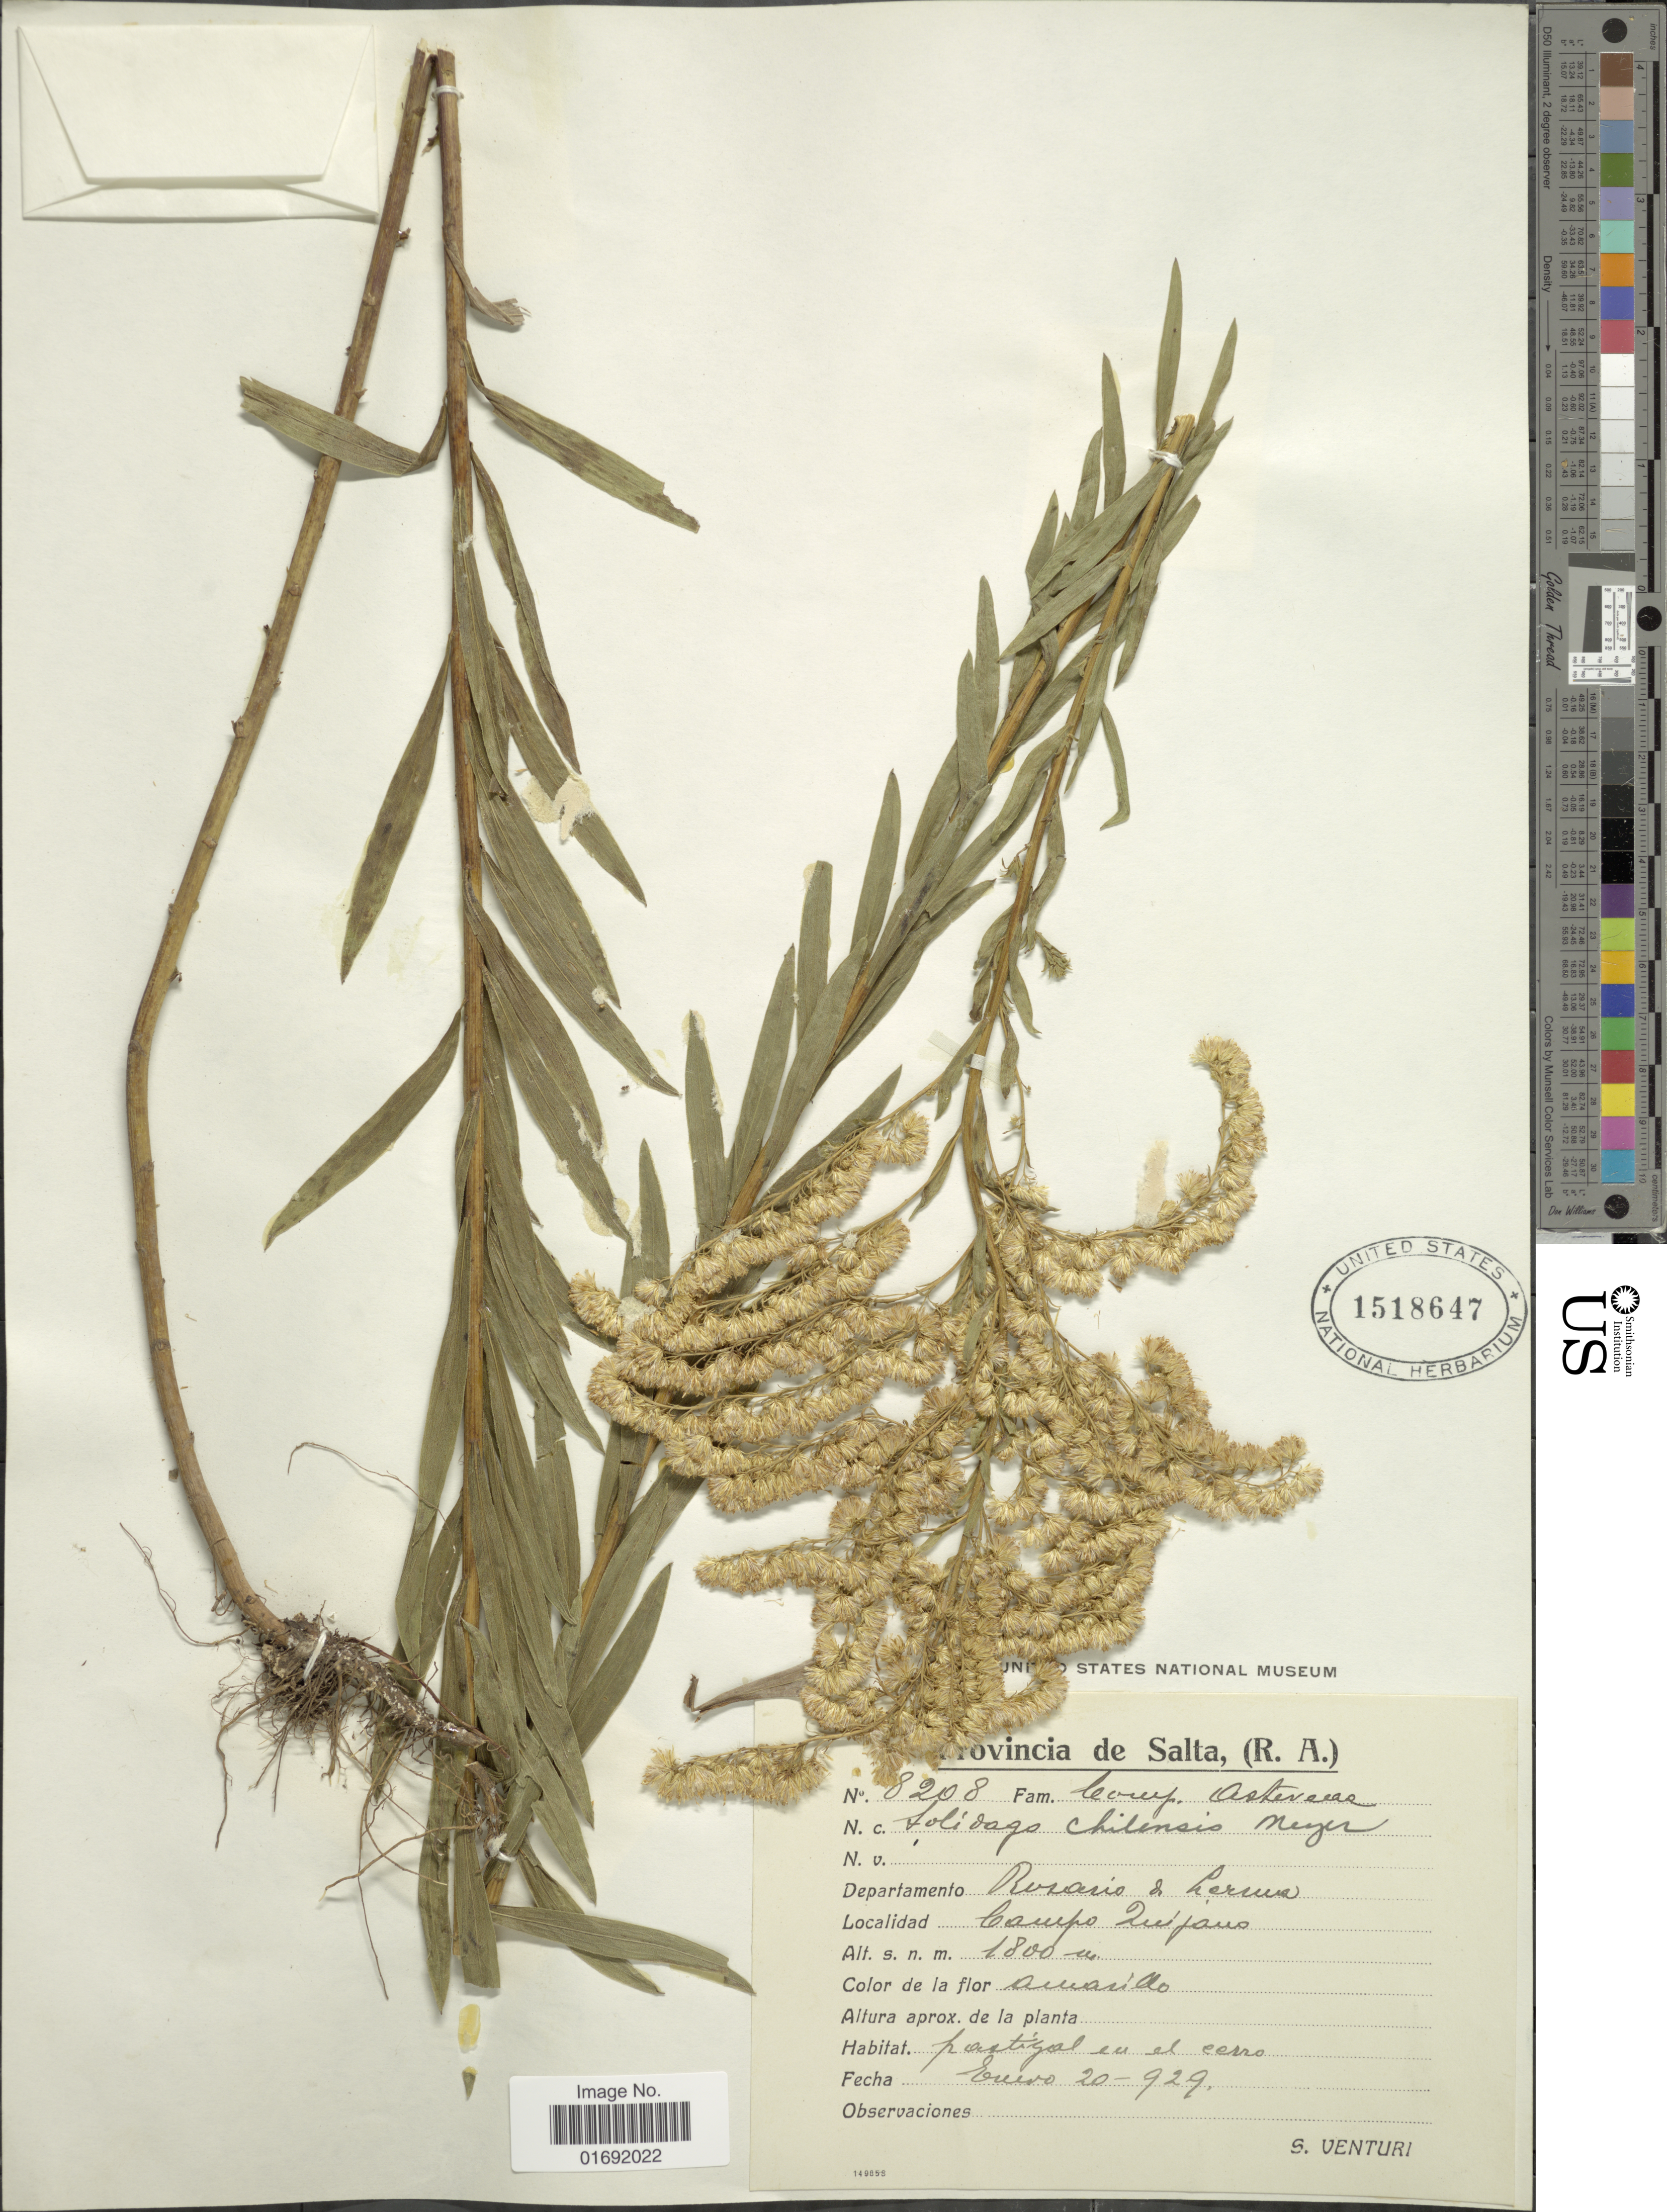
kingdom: Plantae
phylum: Tracheophyta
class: Magnoliopsida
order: Asterales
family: Asteraceae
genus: Solidago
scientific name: Solidago chilensis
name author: Meyen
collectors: S. Venturi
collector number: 8208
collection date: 1929-01-20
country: Argentina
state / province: Salta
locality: Departamento Rosario & Lerma, Campo Quijano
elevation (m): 1800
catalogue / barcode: US 1518647